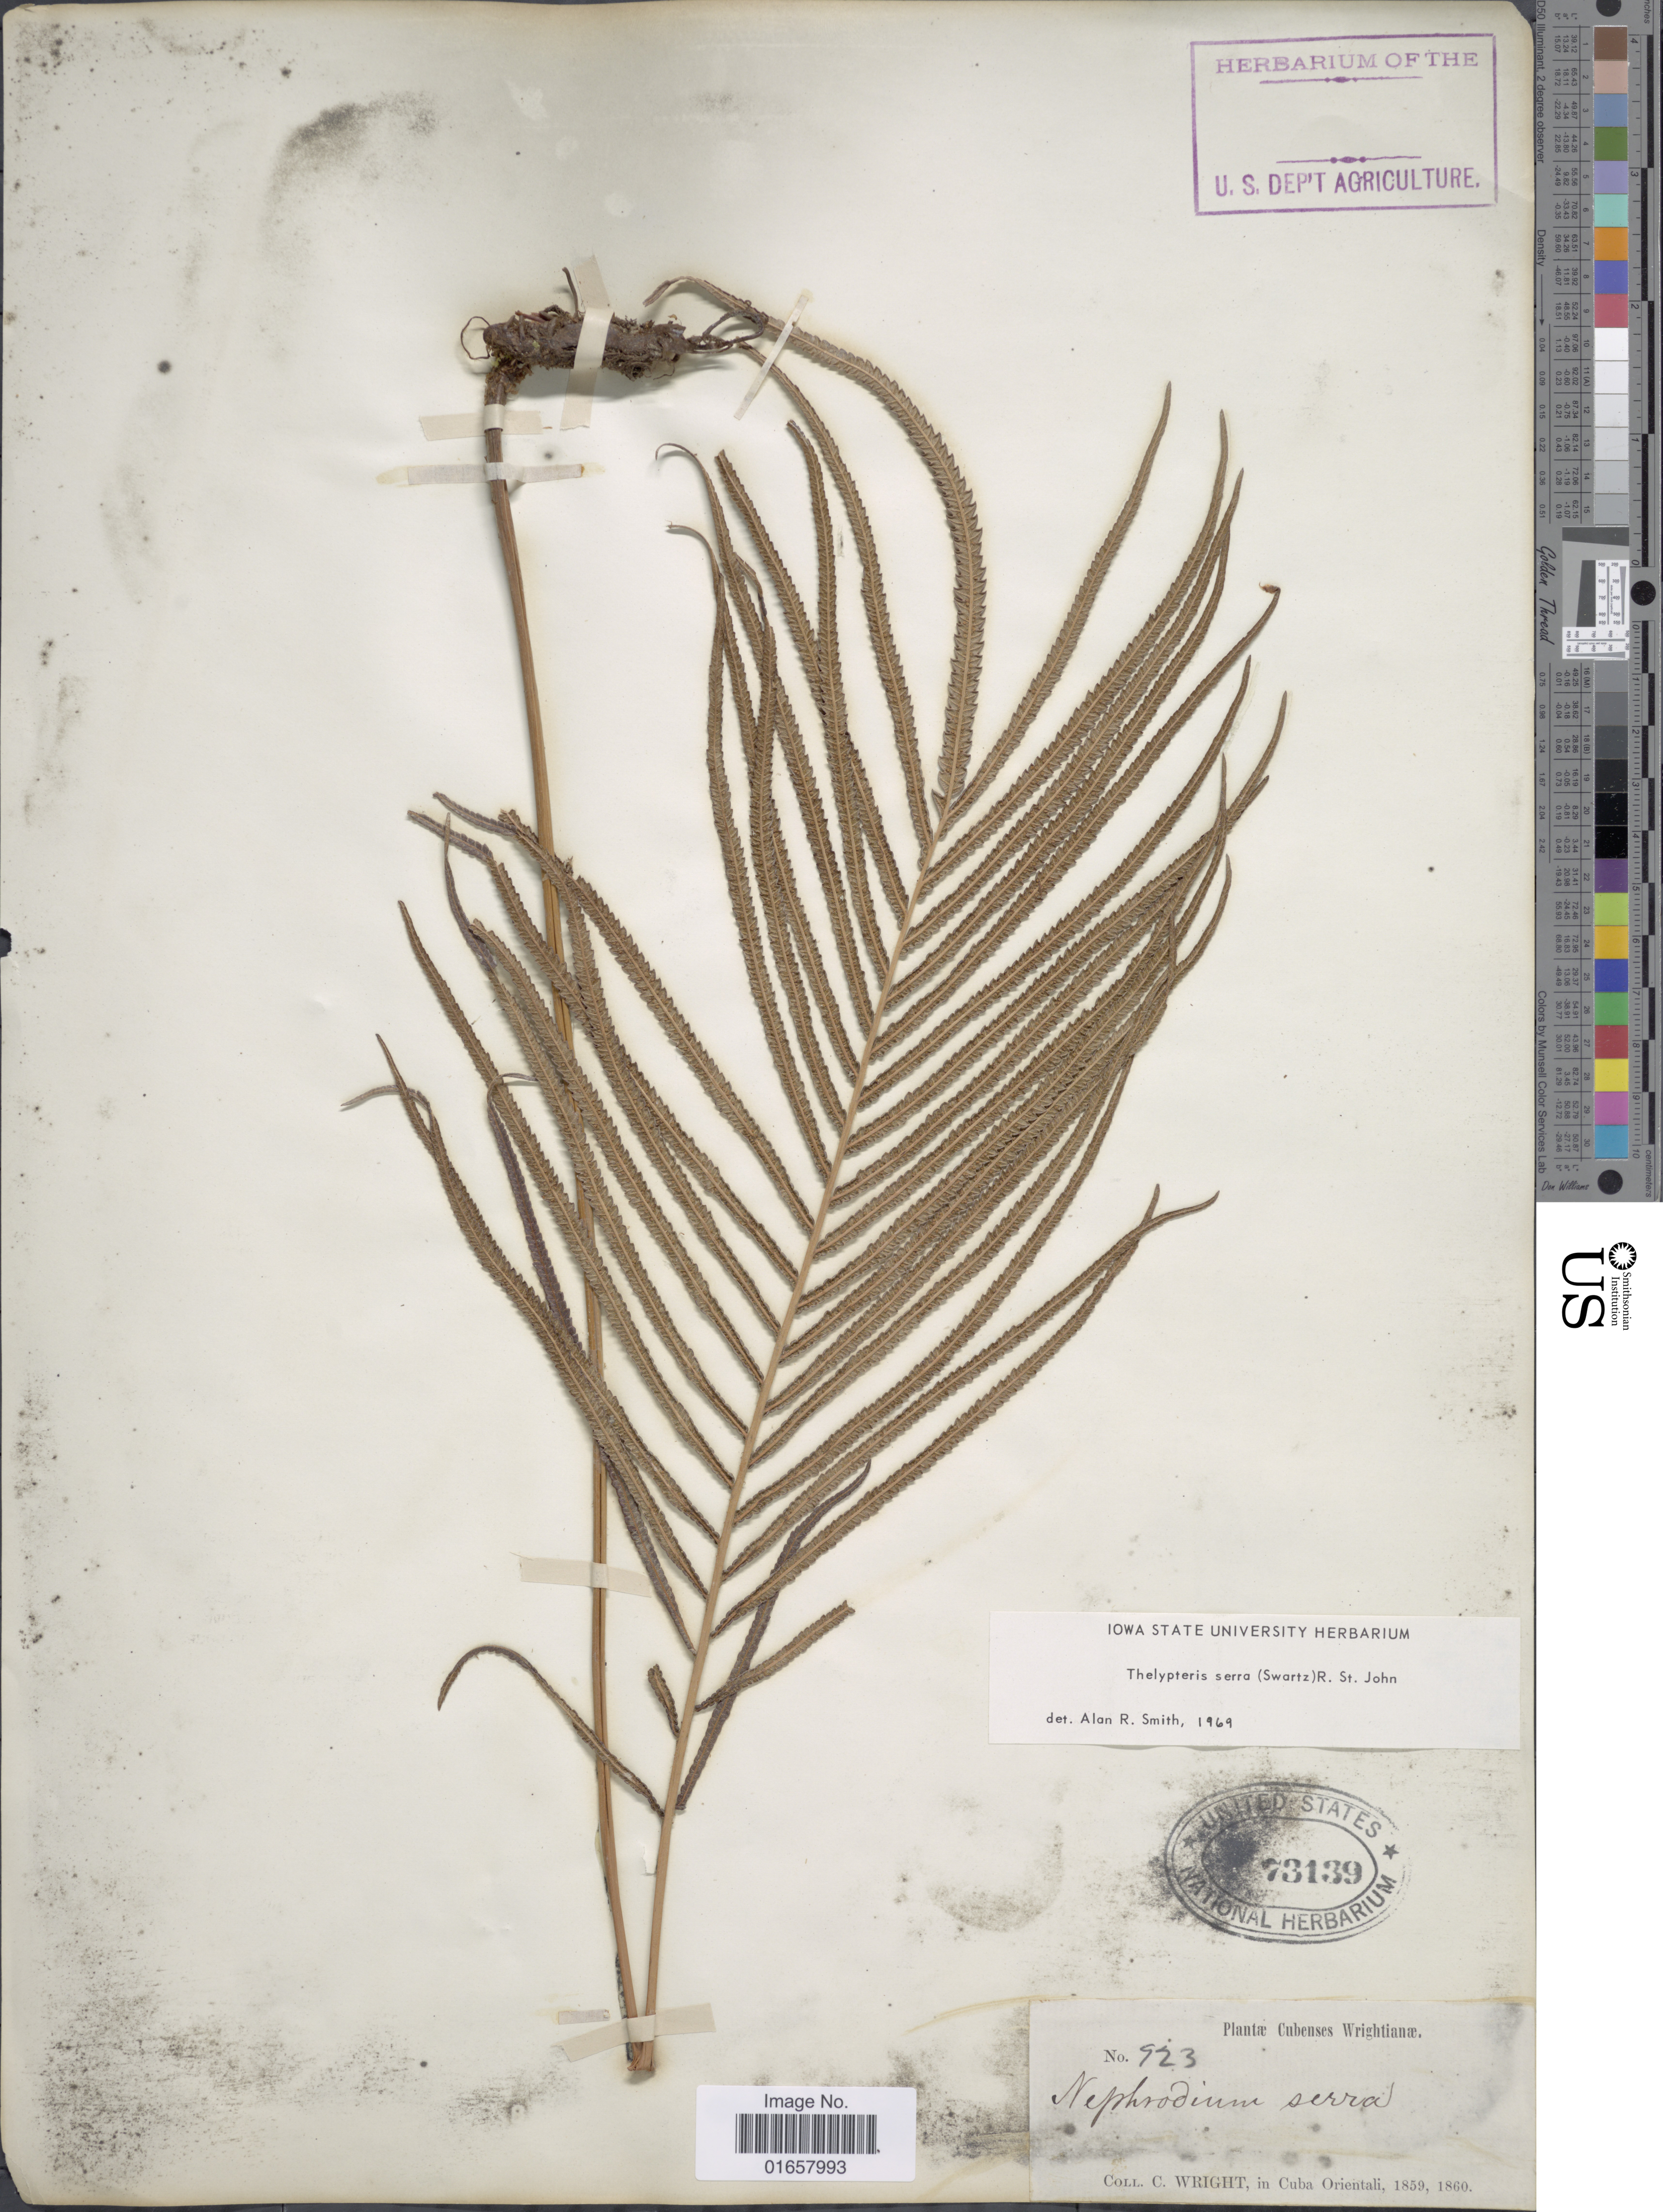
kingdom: Plantae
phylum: Tracheophyta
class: Polypodiopsida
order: Polypodiales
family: Thelypteridaceae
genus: Christella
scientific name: Christella serra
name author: (Sw.) Holttum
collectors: C. Wright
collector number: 923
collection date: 1859/1860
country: Cuba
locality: Cubenses, in Cuba Orientali.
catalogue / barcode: US 73139